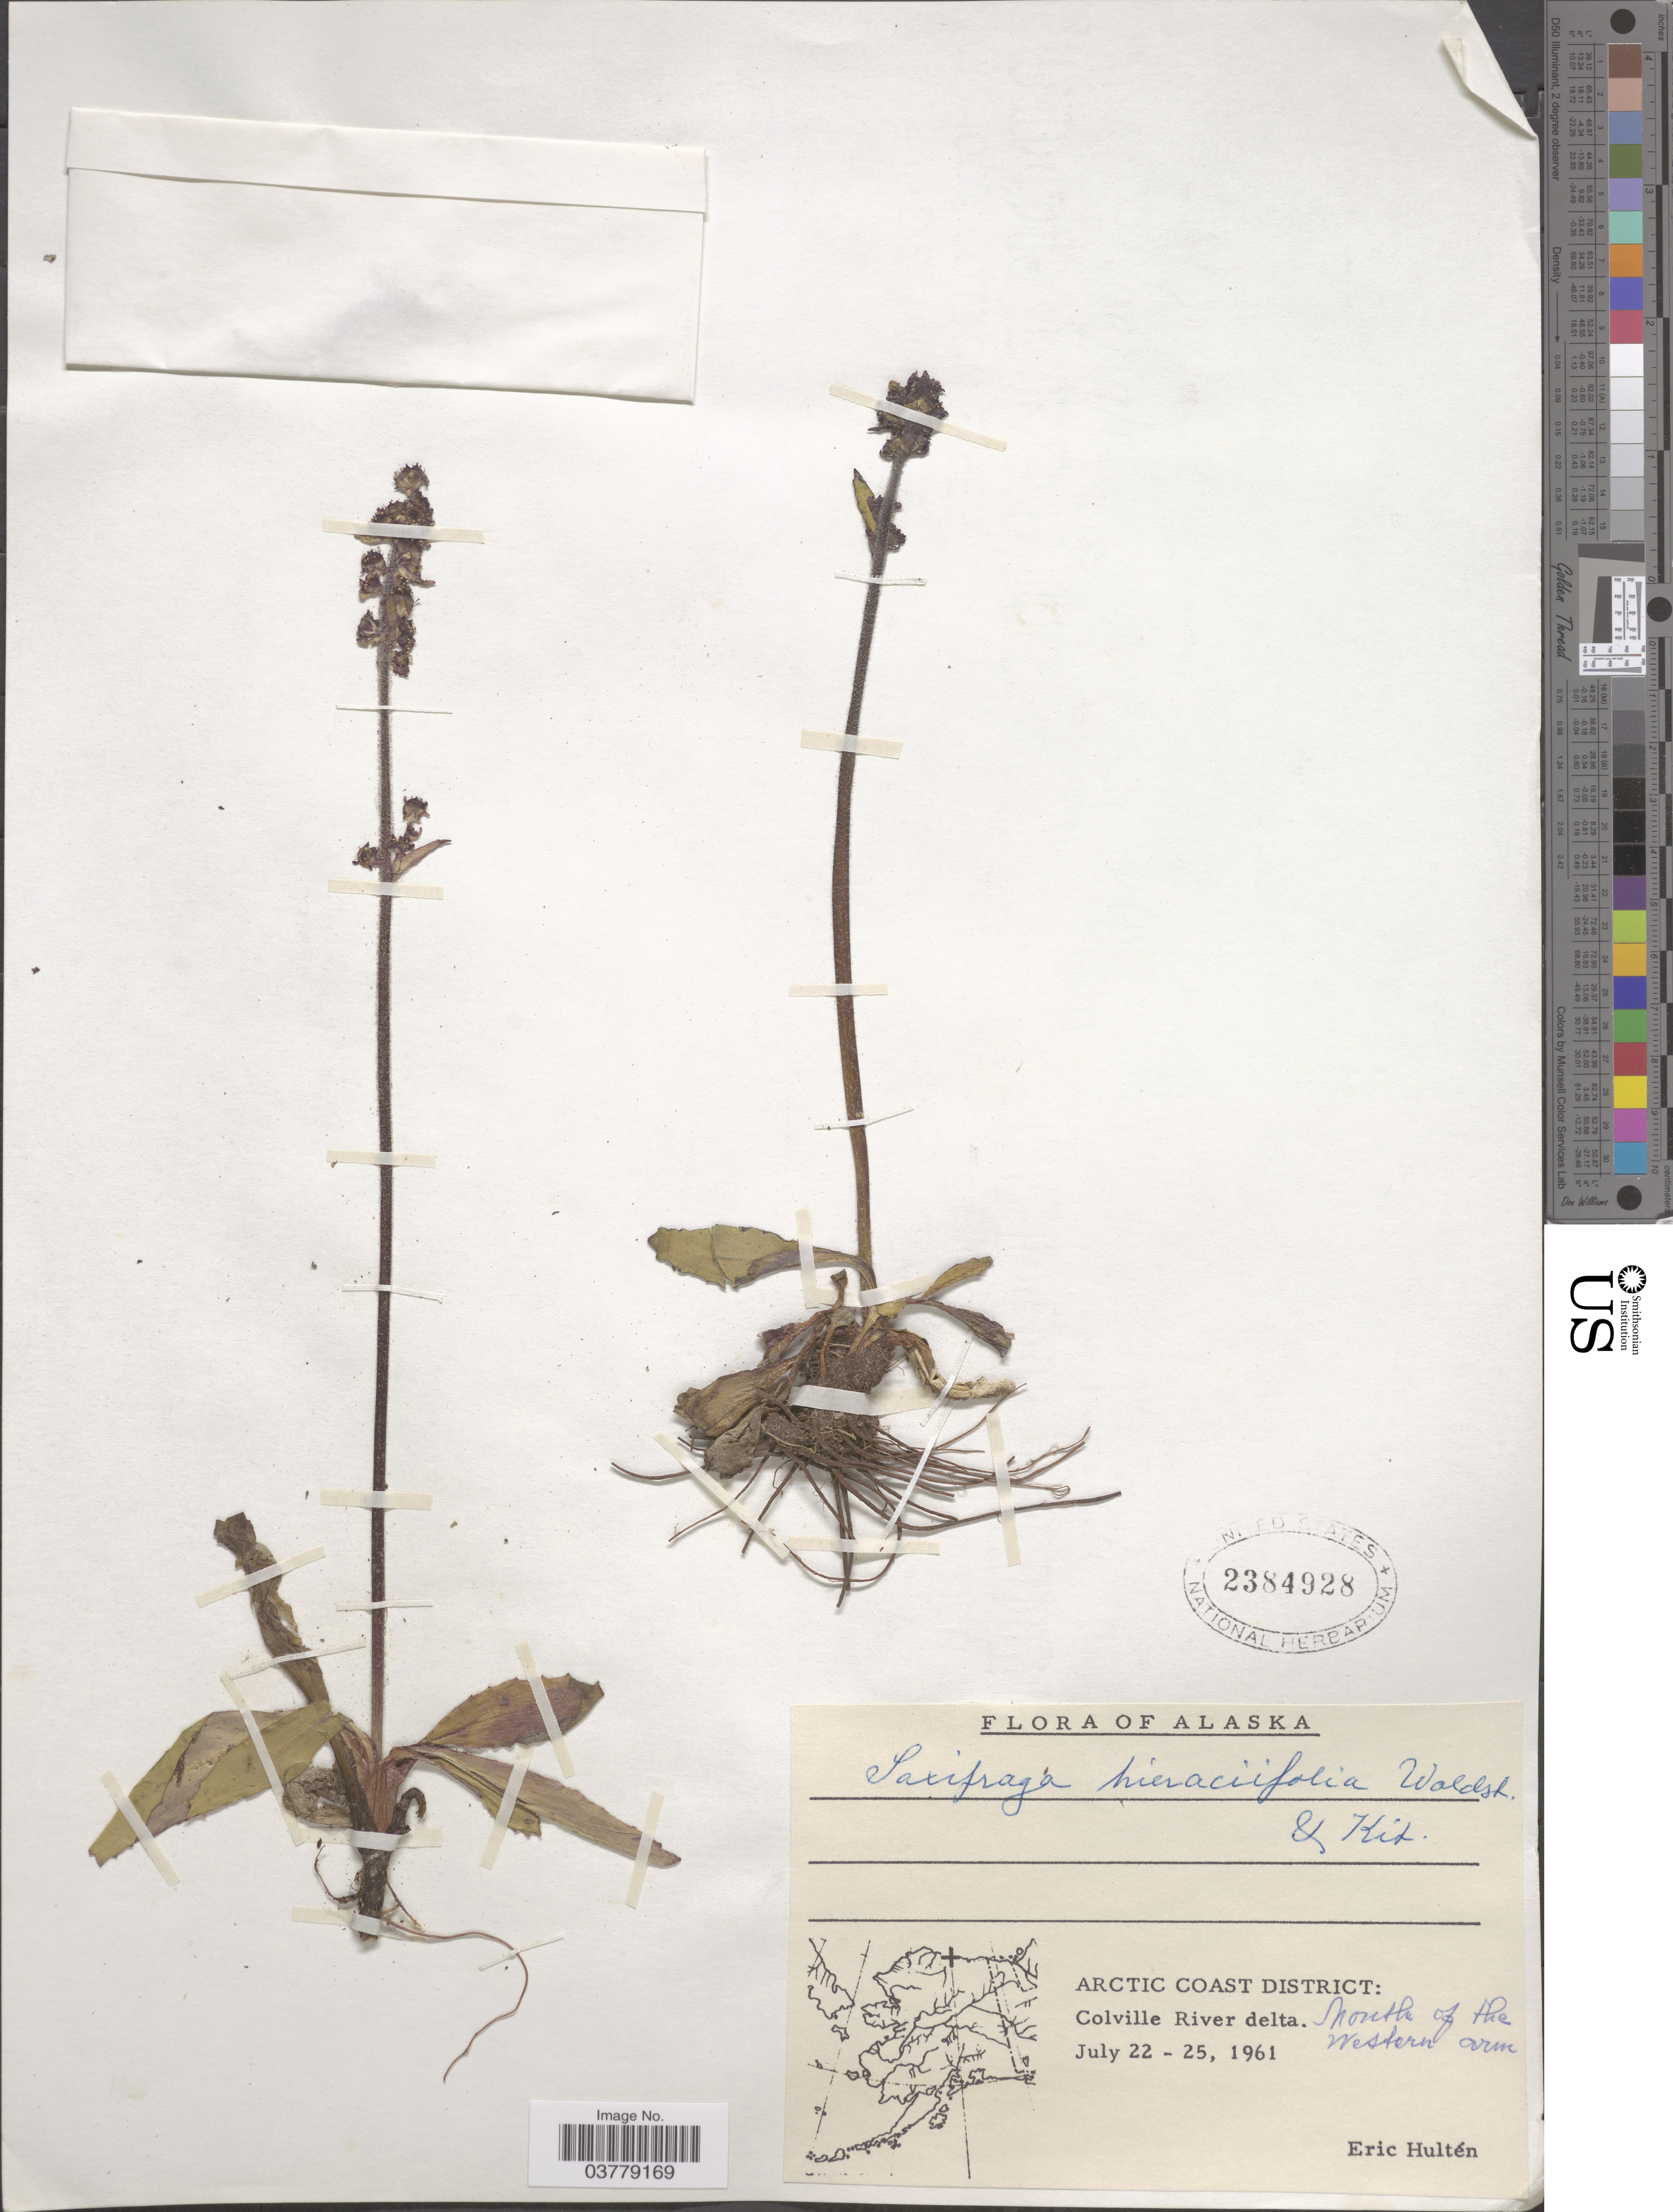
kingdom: Plantae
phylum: Tracheophyta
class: Magnoliopsida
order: Saxifragales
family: Saxifragaceae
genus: Micranthes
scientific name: Micranthes hieraciifolia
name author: (Waldst. & Kit. ex Willd.) Haw.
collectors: E. G. Hultén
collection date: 1961-07-22/1961-07-25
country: United States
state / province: Alaska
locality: Arctic Coast District: Colville River delta. North of the Western Arm.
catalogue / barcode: US 2384928